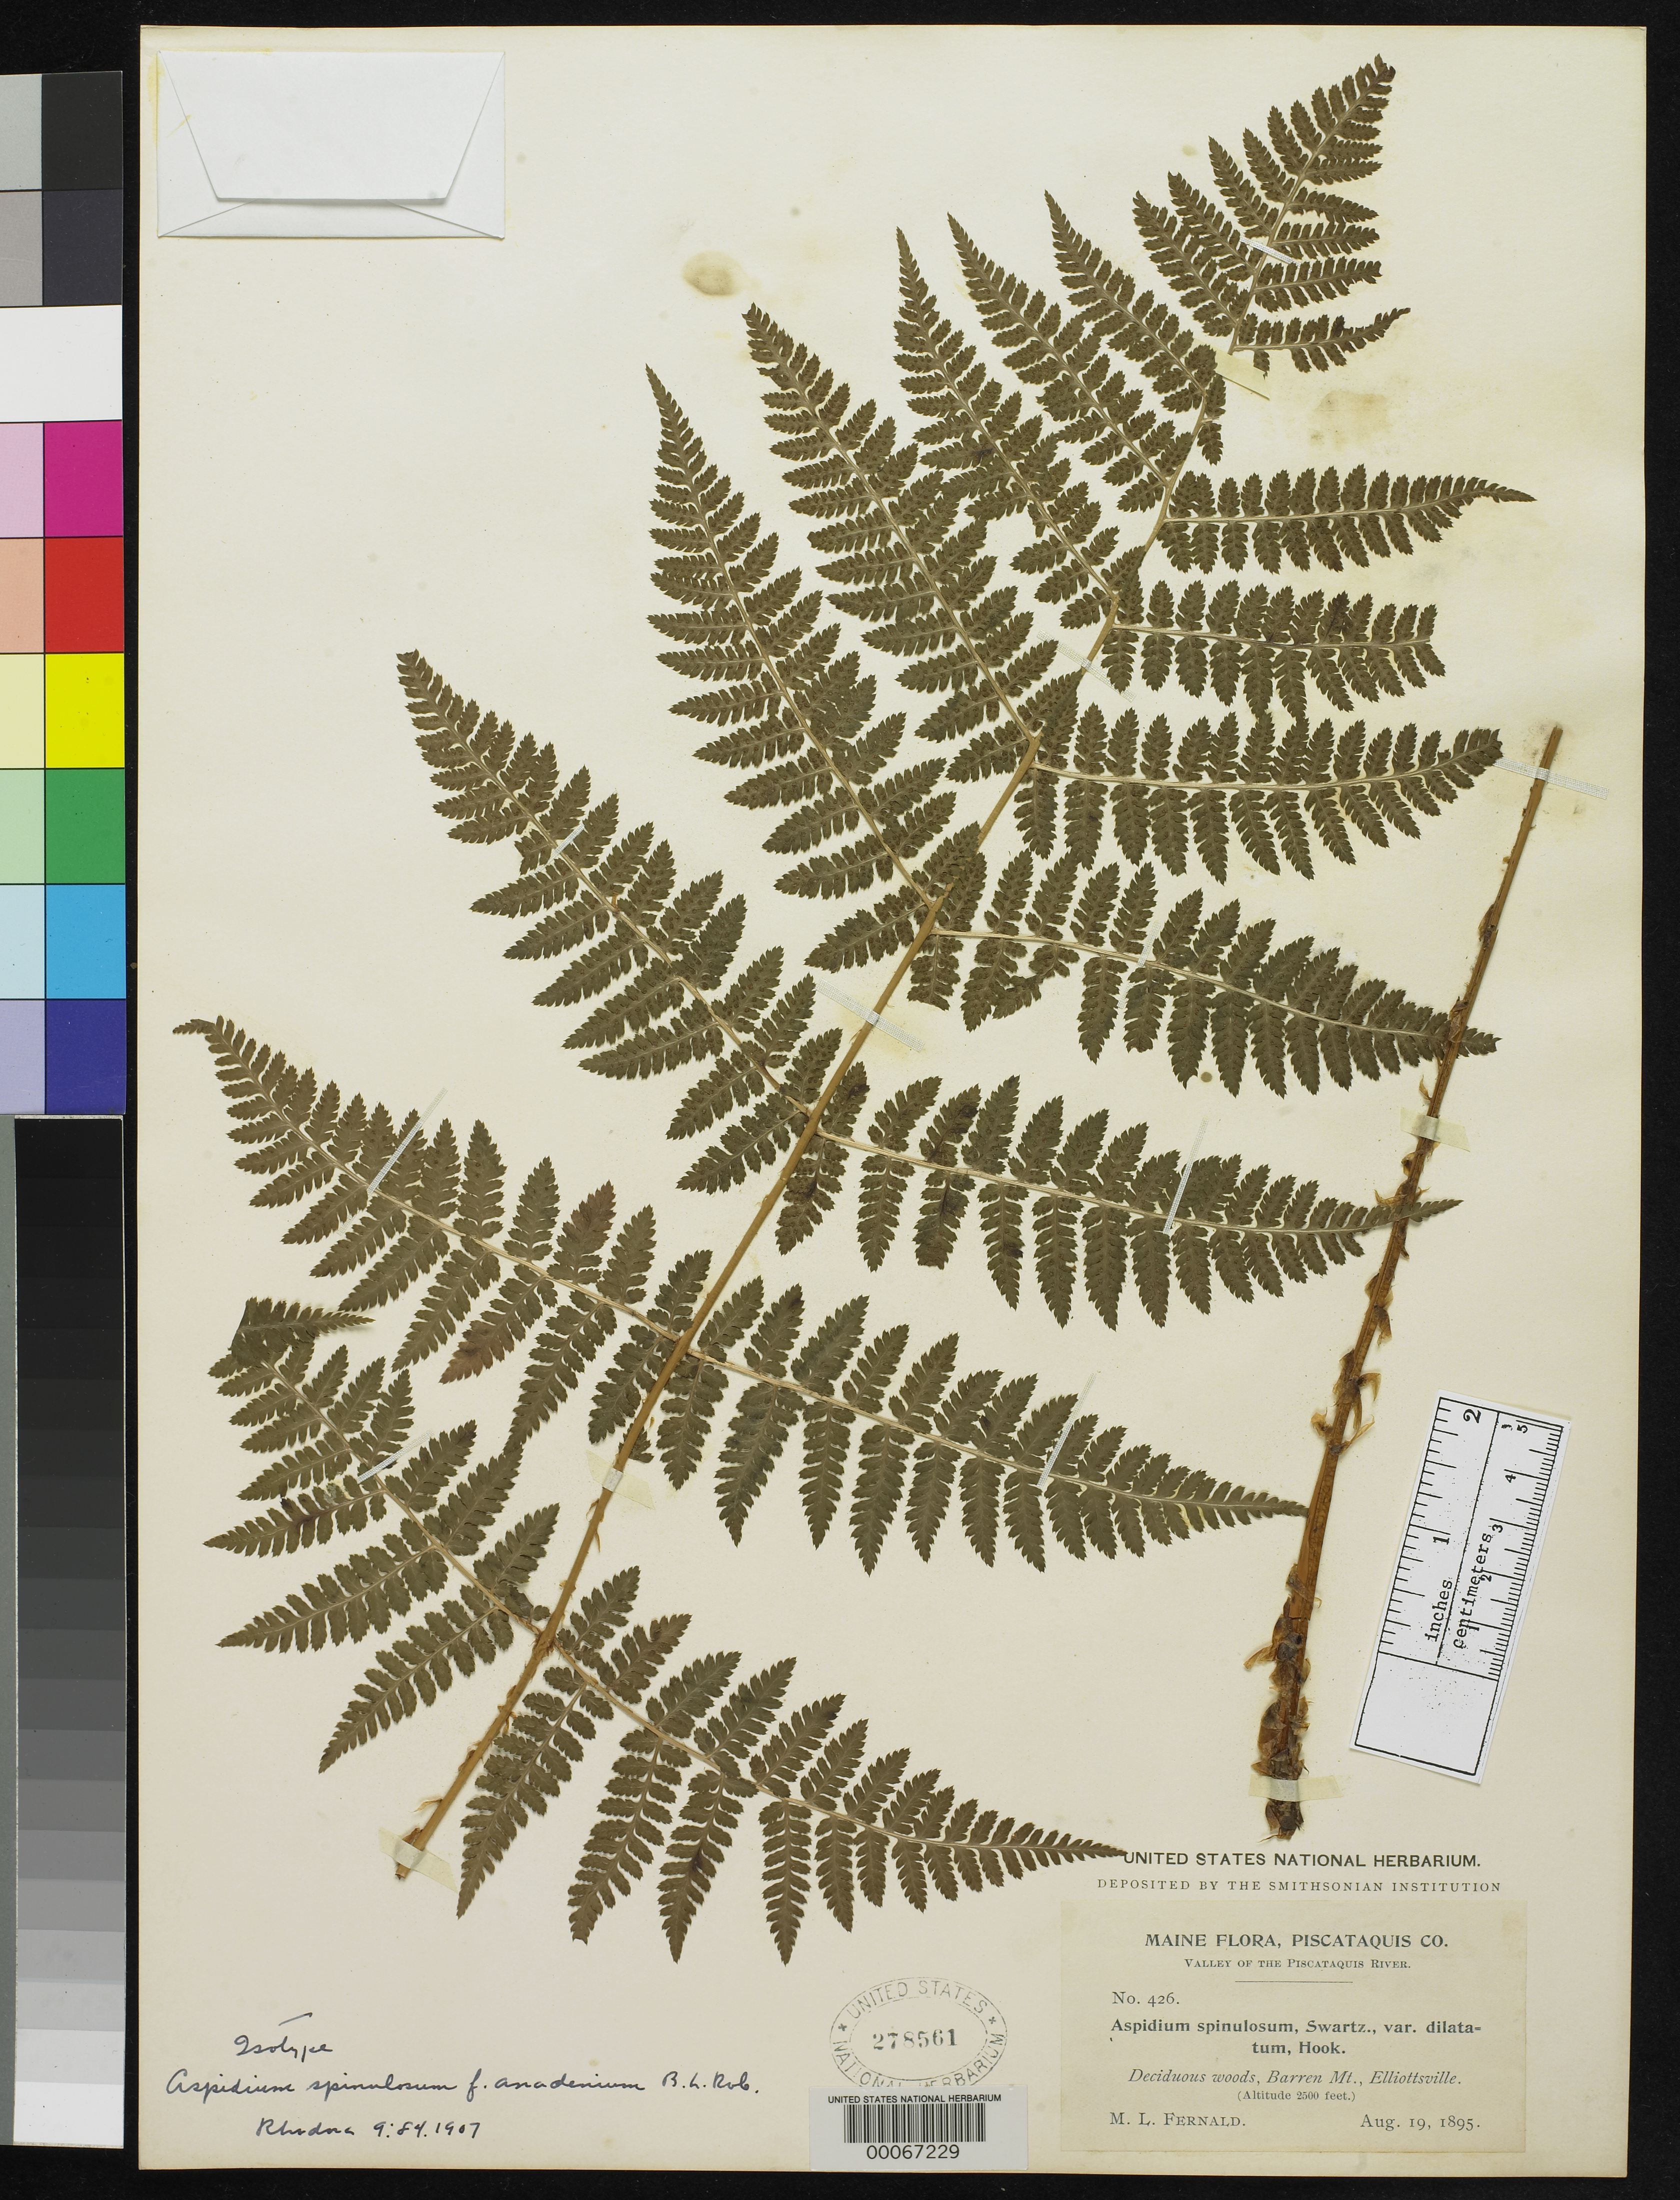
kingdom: Plantae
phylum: Tracheophyta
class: Polypodiopsida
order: Polypodiales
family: Tectariaceae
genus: Aspidium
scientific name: Aspidium spinulosum f. anadenium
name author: B.L. Rob.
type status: Type Collection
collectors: M. L. Fernald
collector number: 426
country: United States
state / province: Maine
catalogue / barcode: US 278561